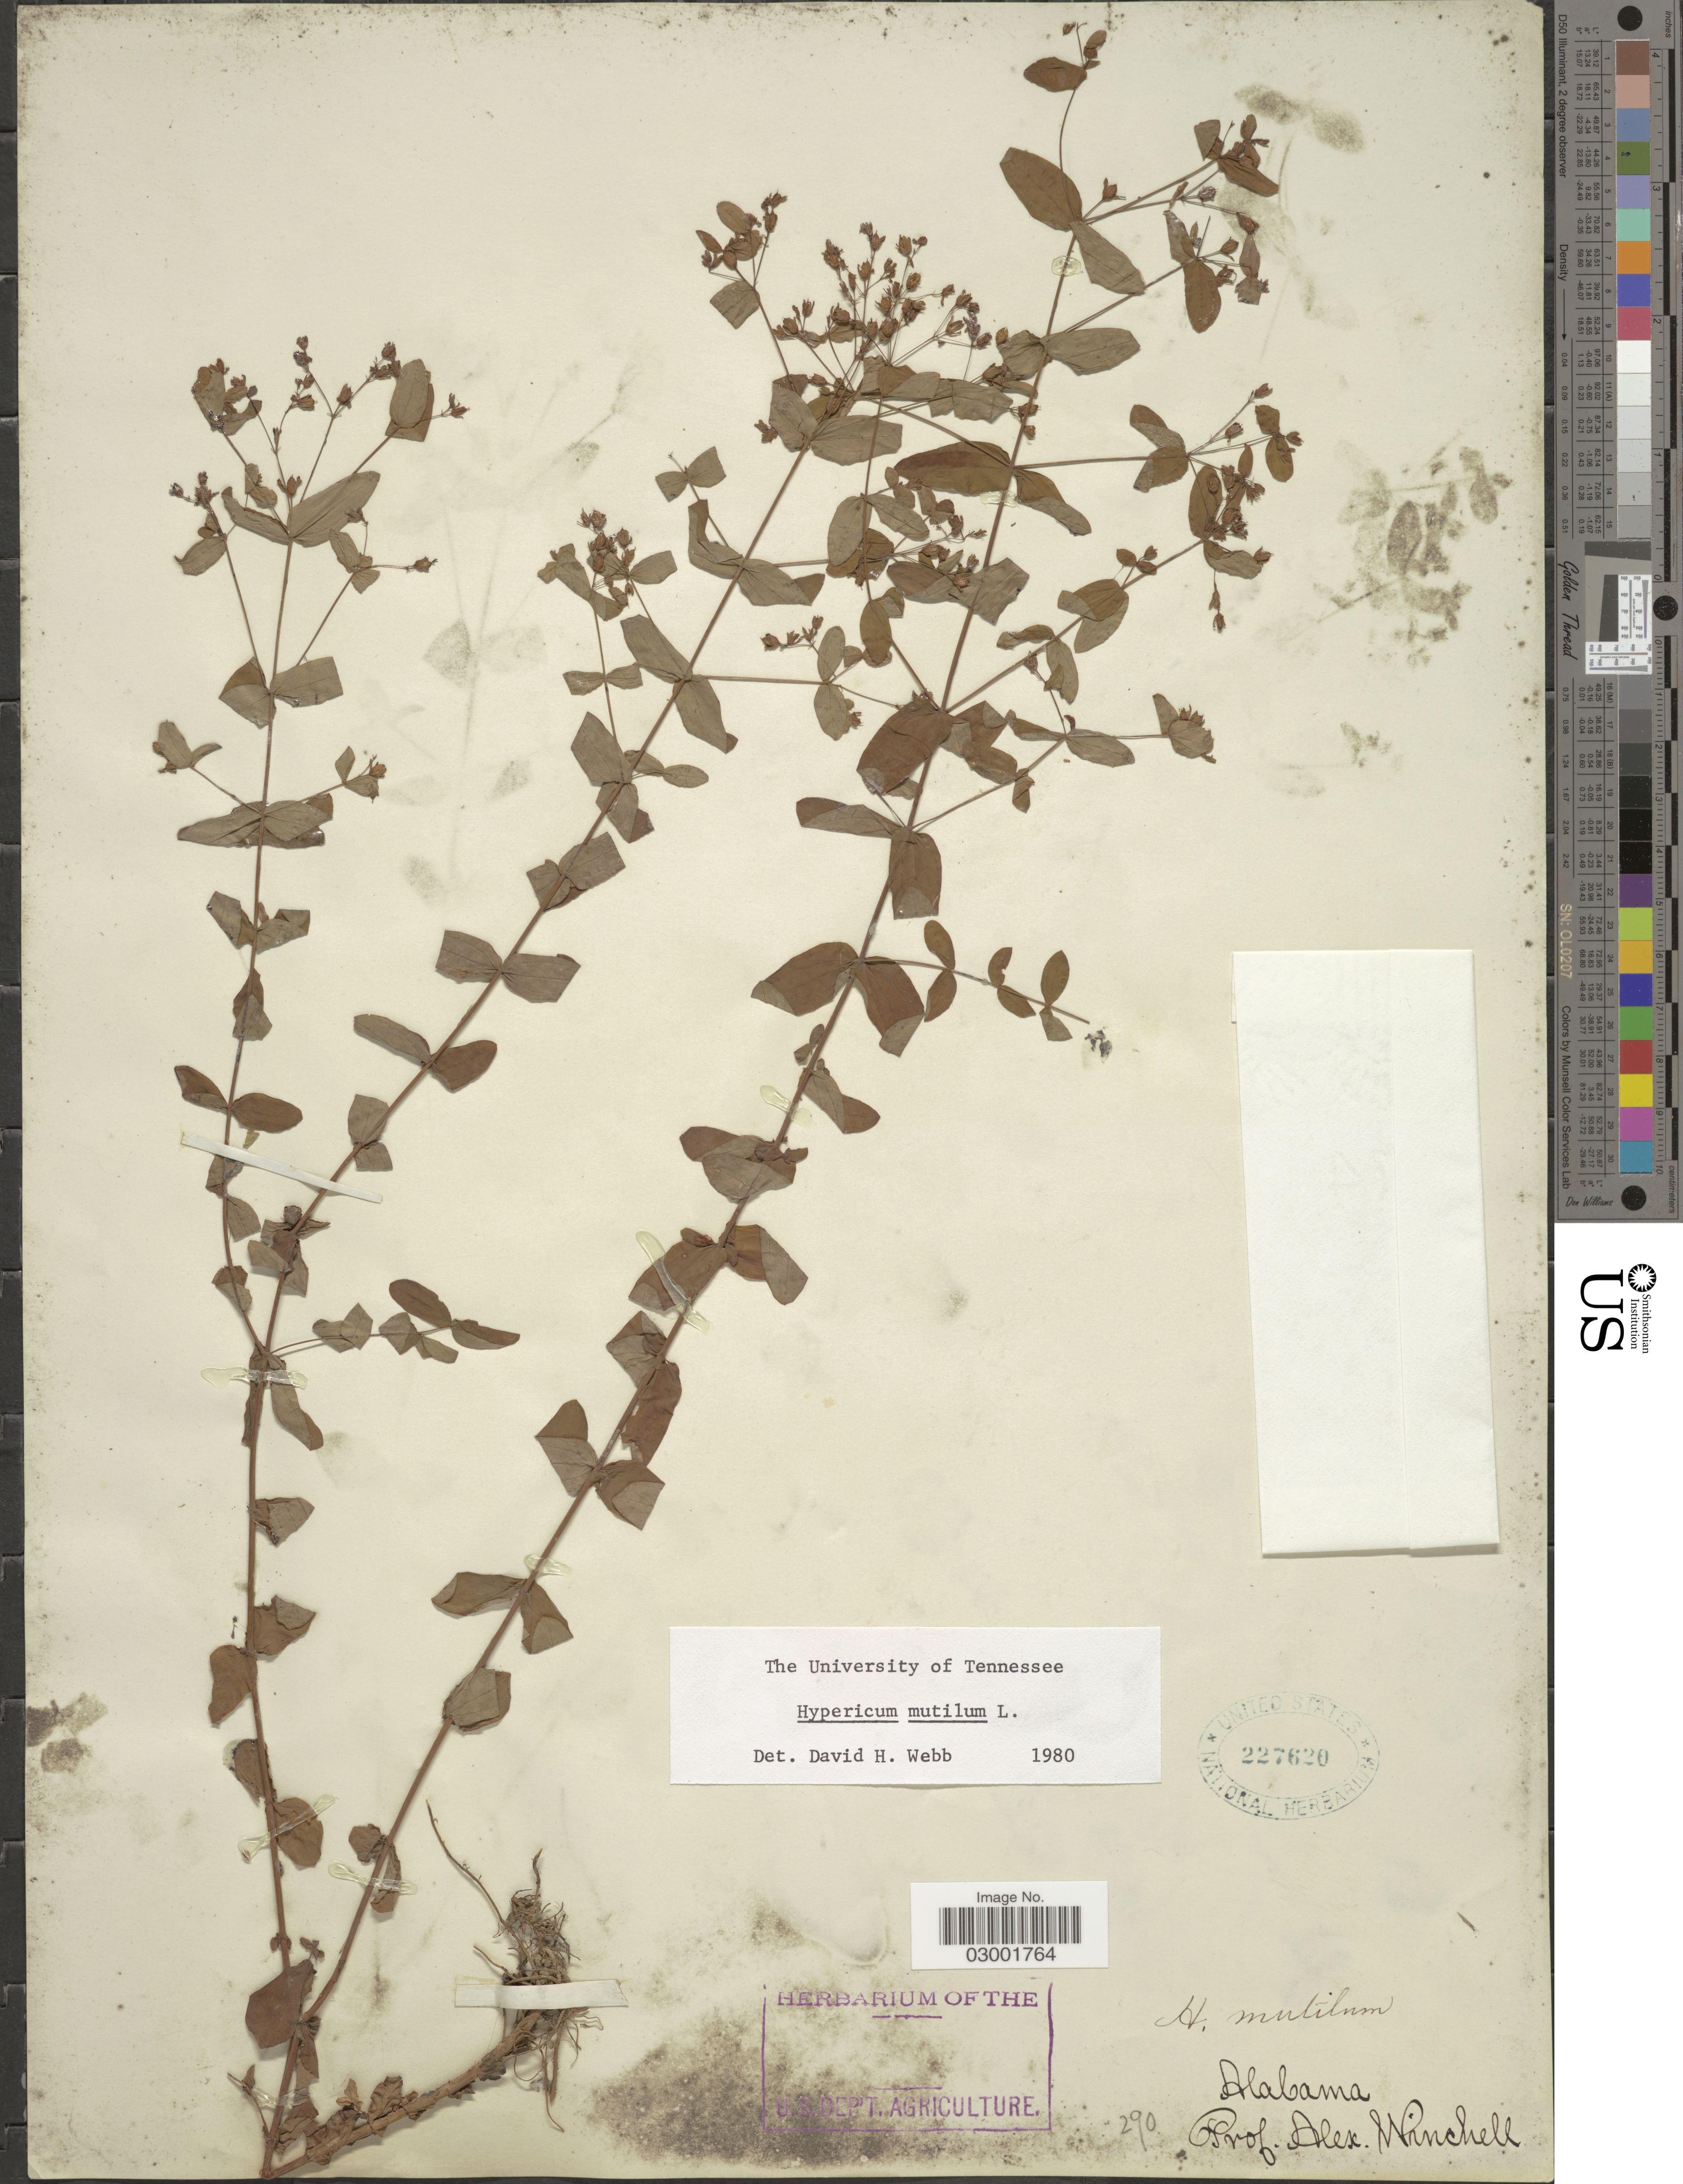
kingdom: Plantae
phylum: Tracheophyta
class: Magnoliopsida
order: Malpighiales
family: Hypericaceae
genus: Hypericum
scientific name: Hypericum mutilum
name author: L.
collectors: A. Winchell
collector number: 290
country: United States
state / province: Alabama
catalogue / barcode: US 227620